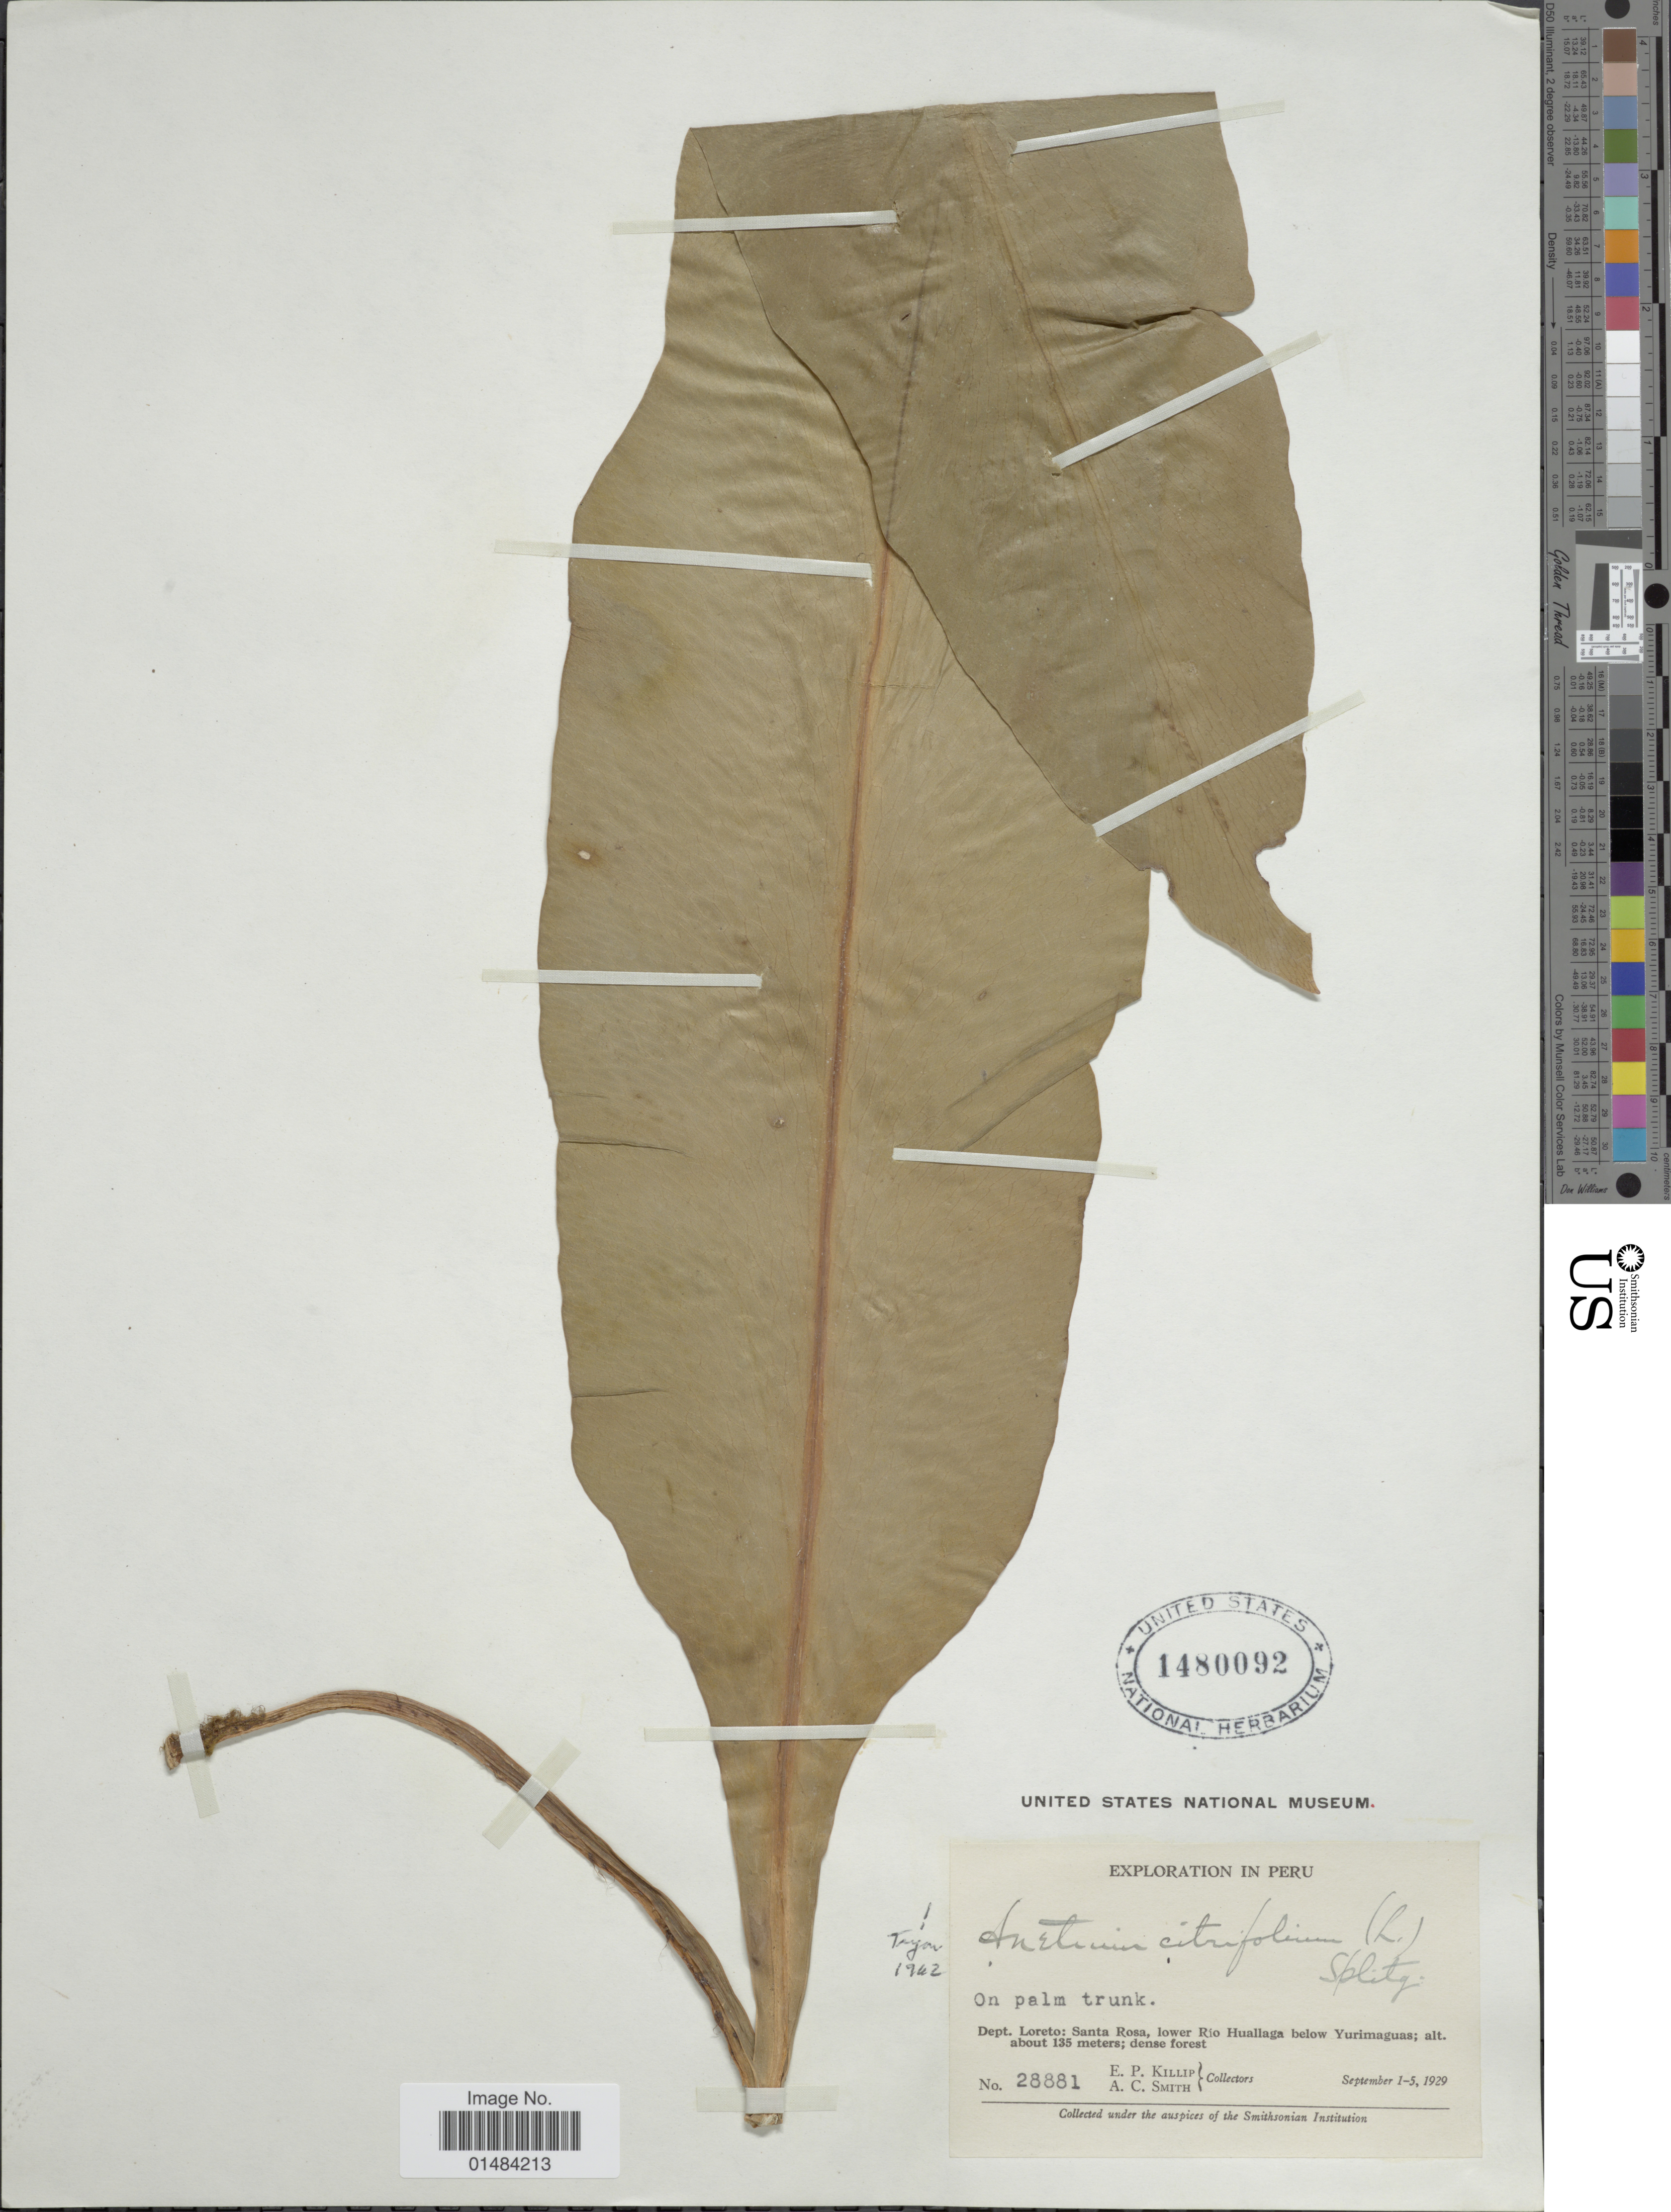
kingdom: Plantae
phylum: Tracheophyta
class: Polypodiopsida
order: Polypodiales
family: Pteridaceae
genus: Anetium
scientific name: Anetium citrifolium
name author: (L.) Splitg.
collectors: E. P. Killip & A. C. Smith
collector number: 28881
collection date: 1929-09-01/1929-09-05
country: Peru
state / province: Loreto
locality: Peru, Dept. Loreto: Santa Rosa, lower Rio Huallaga below Yurimaguas.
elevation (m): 135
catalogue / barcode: US 1480092